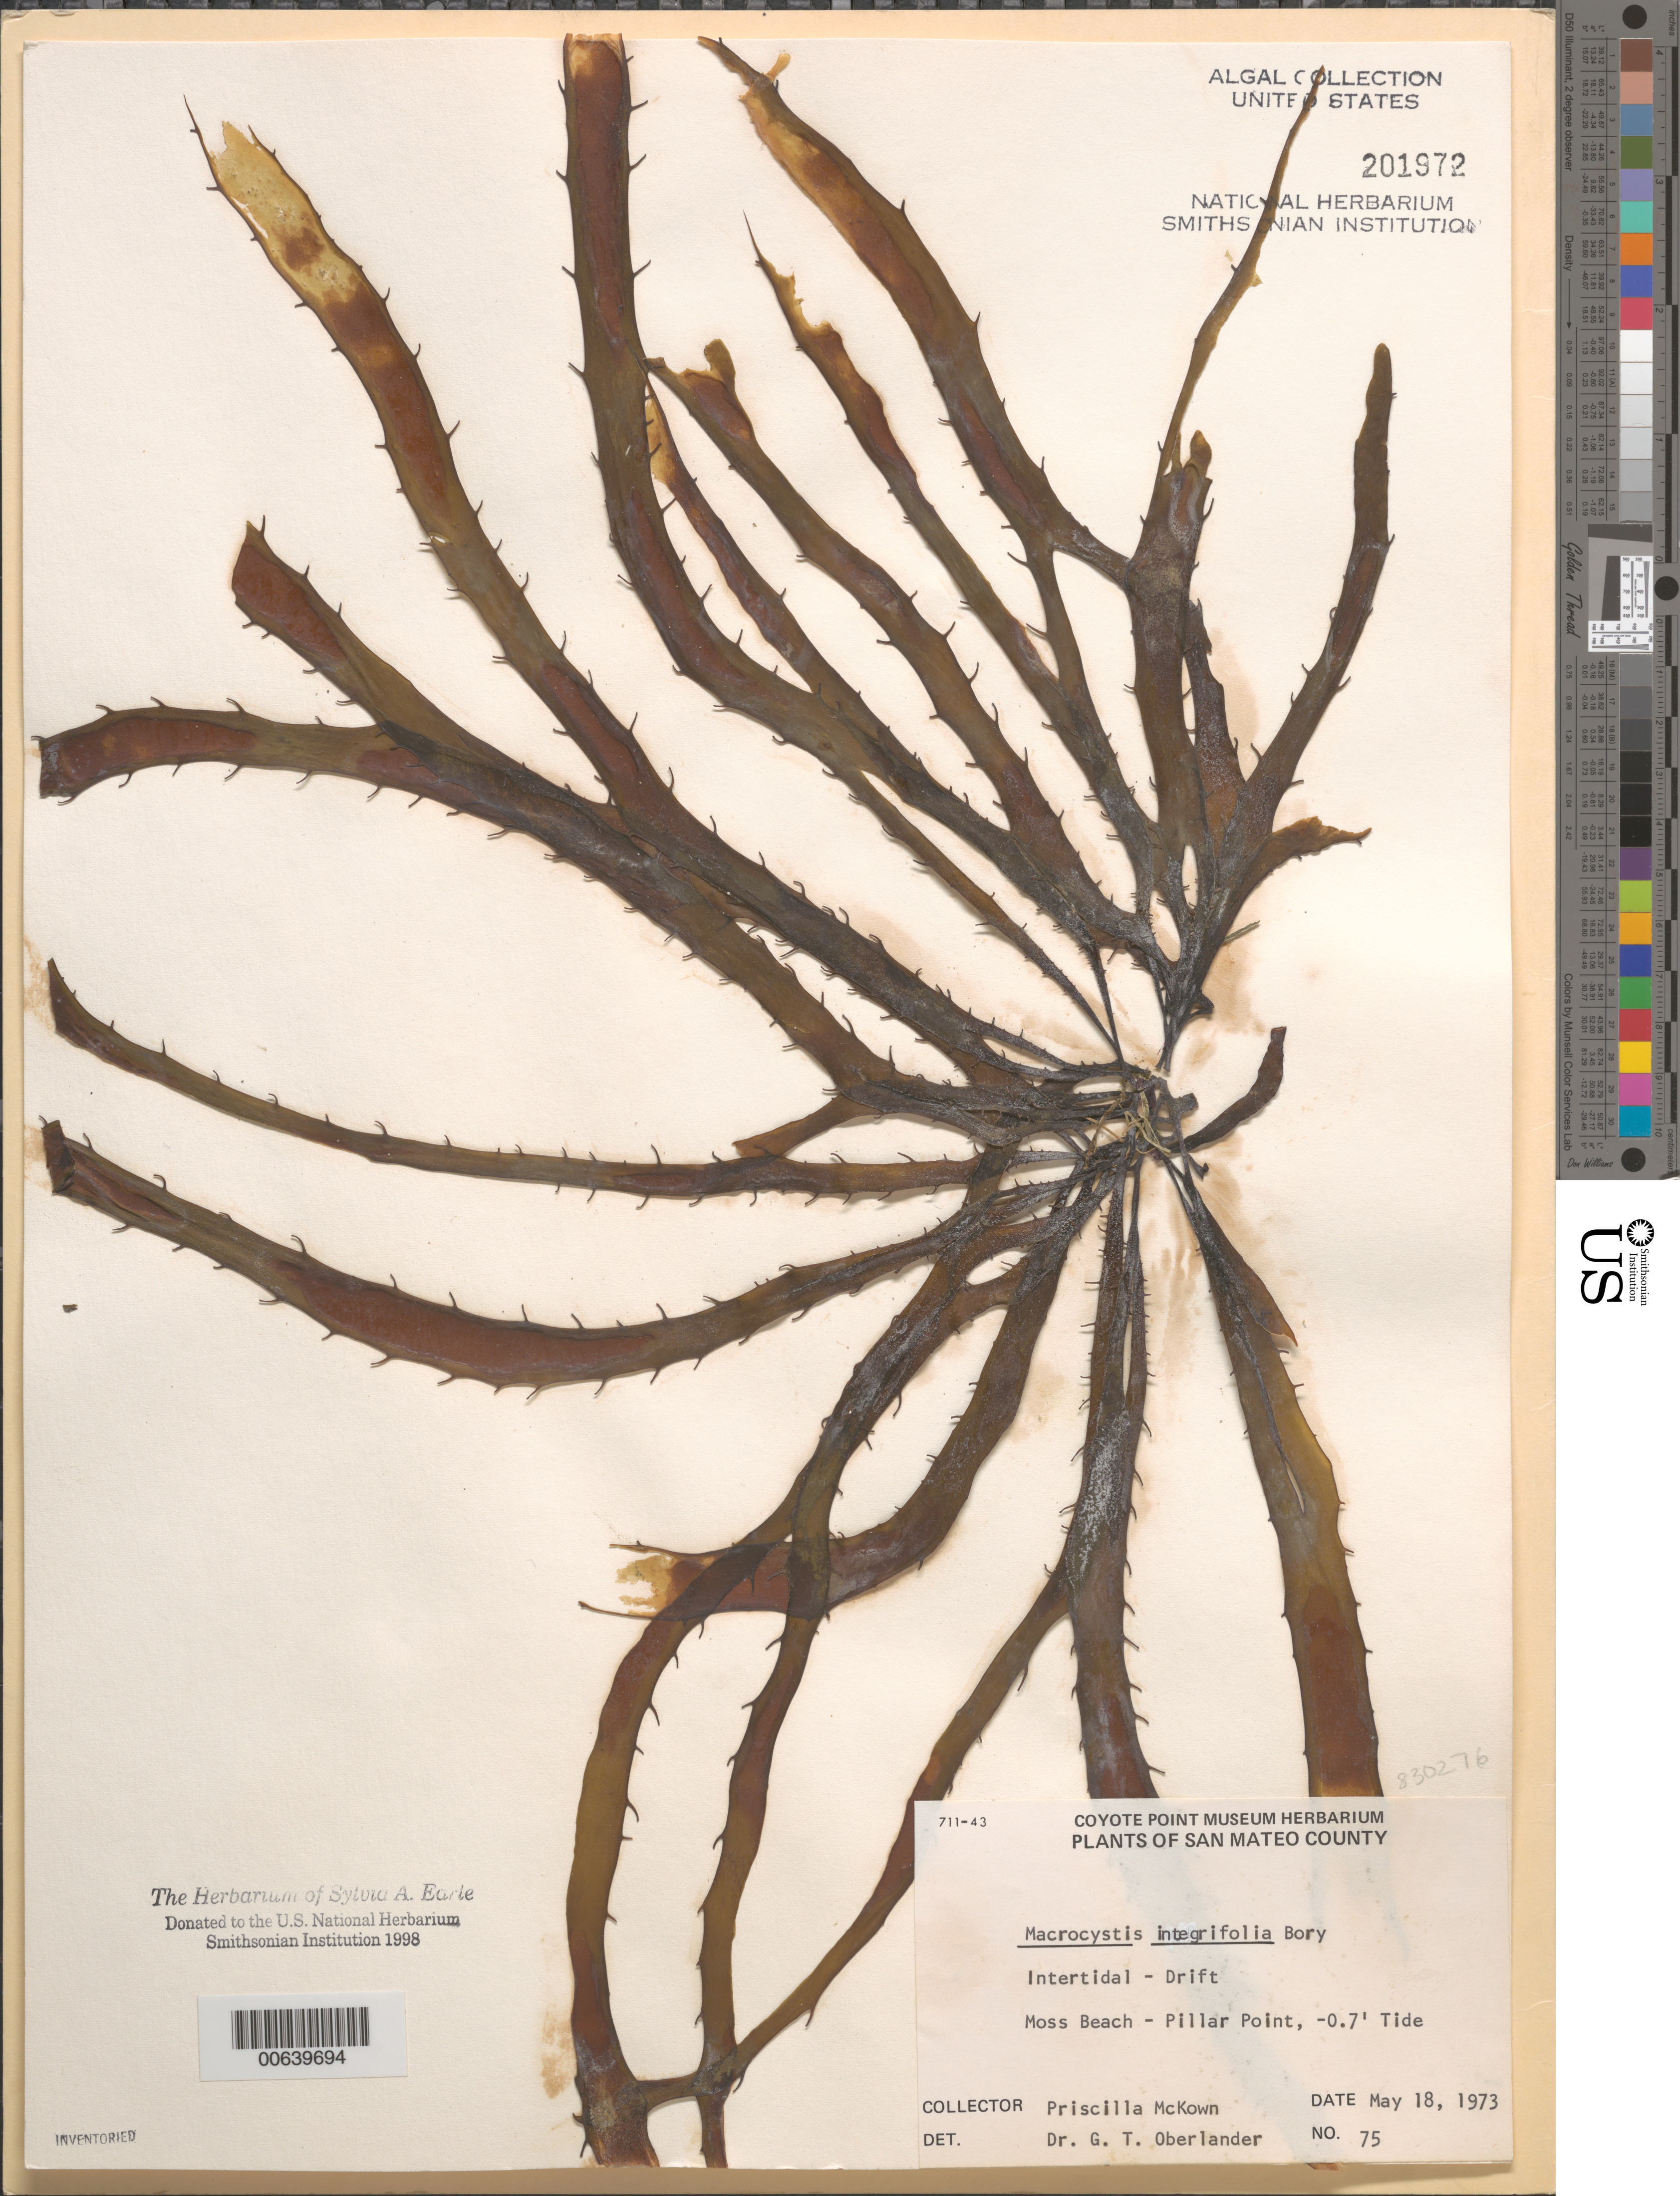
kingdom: Chromista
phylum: Ochrophyta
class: Phaeophyceae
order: Laminariales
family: Laminariaceae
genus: Macrocystis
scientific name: Macrocystis pyrifera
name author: (L.) C. Agardh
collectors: P. McKown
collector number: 75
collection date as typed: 18 May 1973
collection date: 1973-05-18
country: United States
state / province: California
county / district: San Mateo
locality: Moss Beach, Pillar Point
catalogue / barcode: US 201972